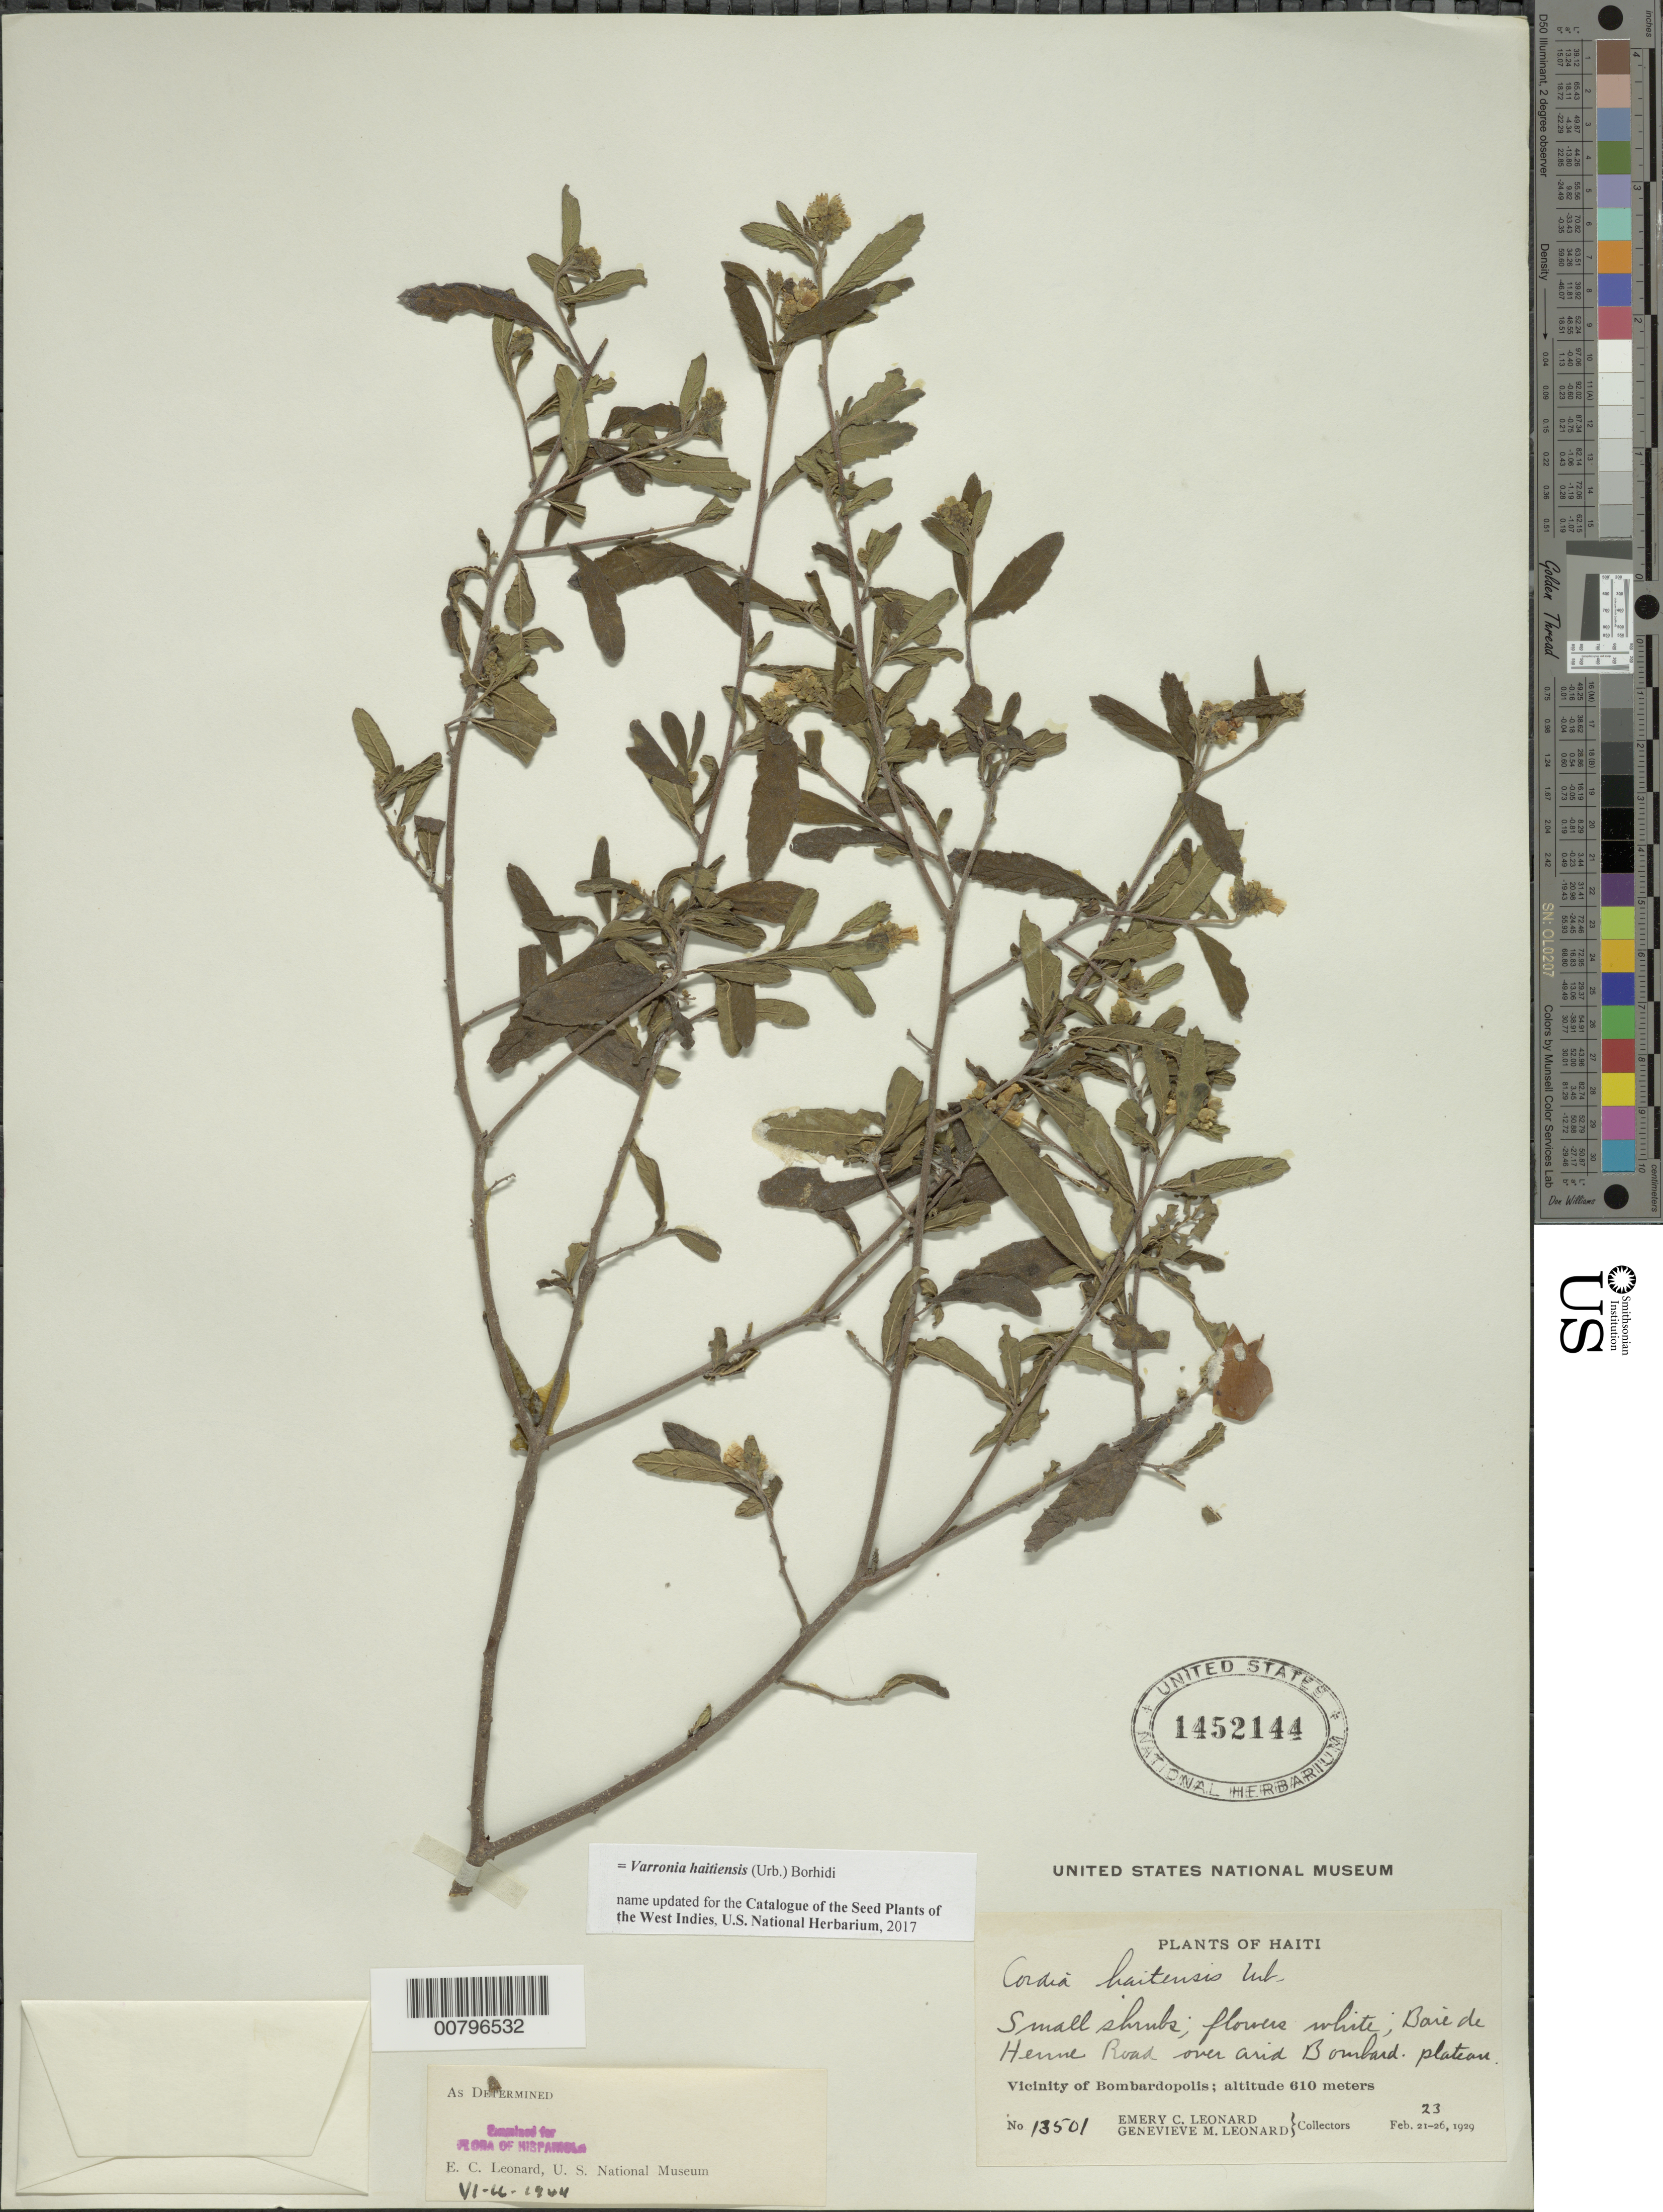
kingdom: Plantae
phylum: Tracheophyta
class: Magnoliopsida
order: Boraginales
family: Cordiaceae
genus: Varronia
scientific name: Varronia haitiensis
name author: (Urb.) Borhidi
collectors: E. C. Leonard & G. M. Leonard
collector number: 13501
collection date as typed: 23 Feb 1929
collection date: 1929-02-23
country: Haiti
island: Hispaniola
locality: Vicinity of Bombardopolis, Baie de Henne Road over arid Bombard, plateau.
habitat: Arid plateau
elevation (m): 610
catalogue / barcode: US 1452144